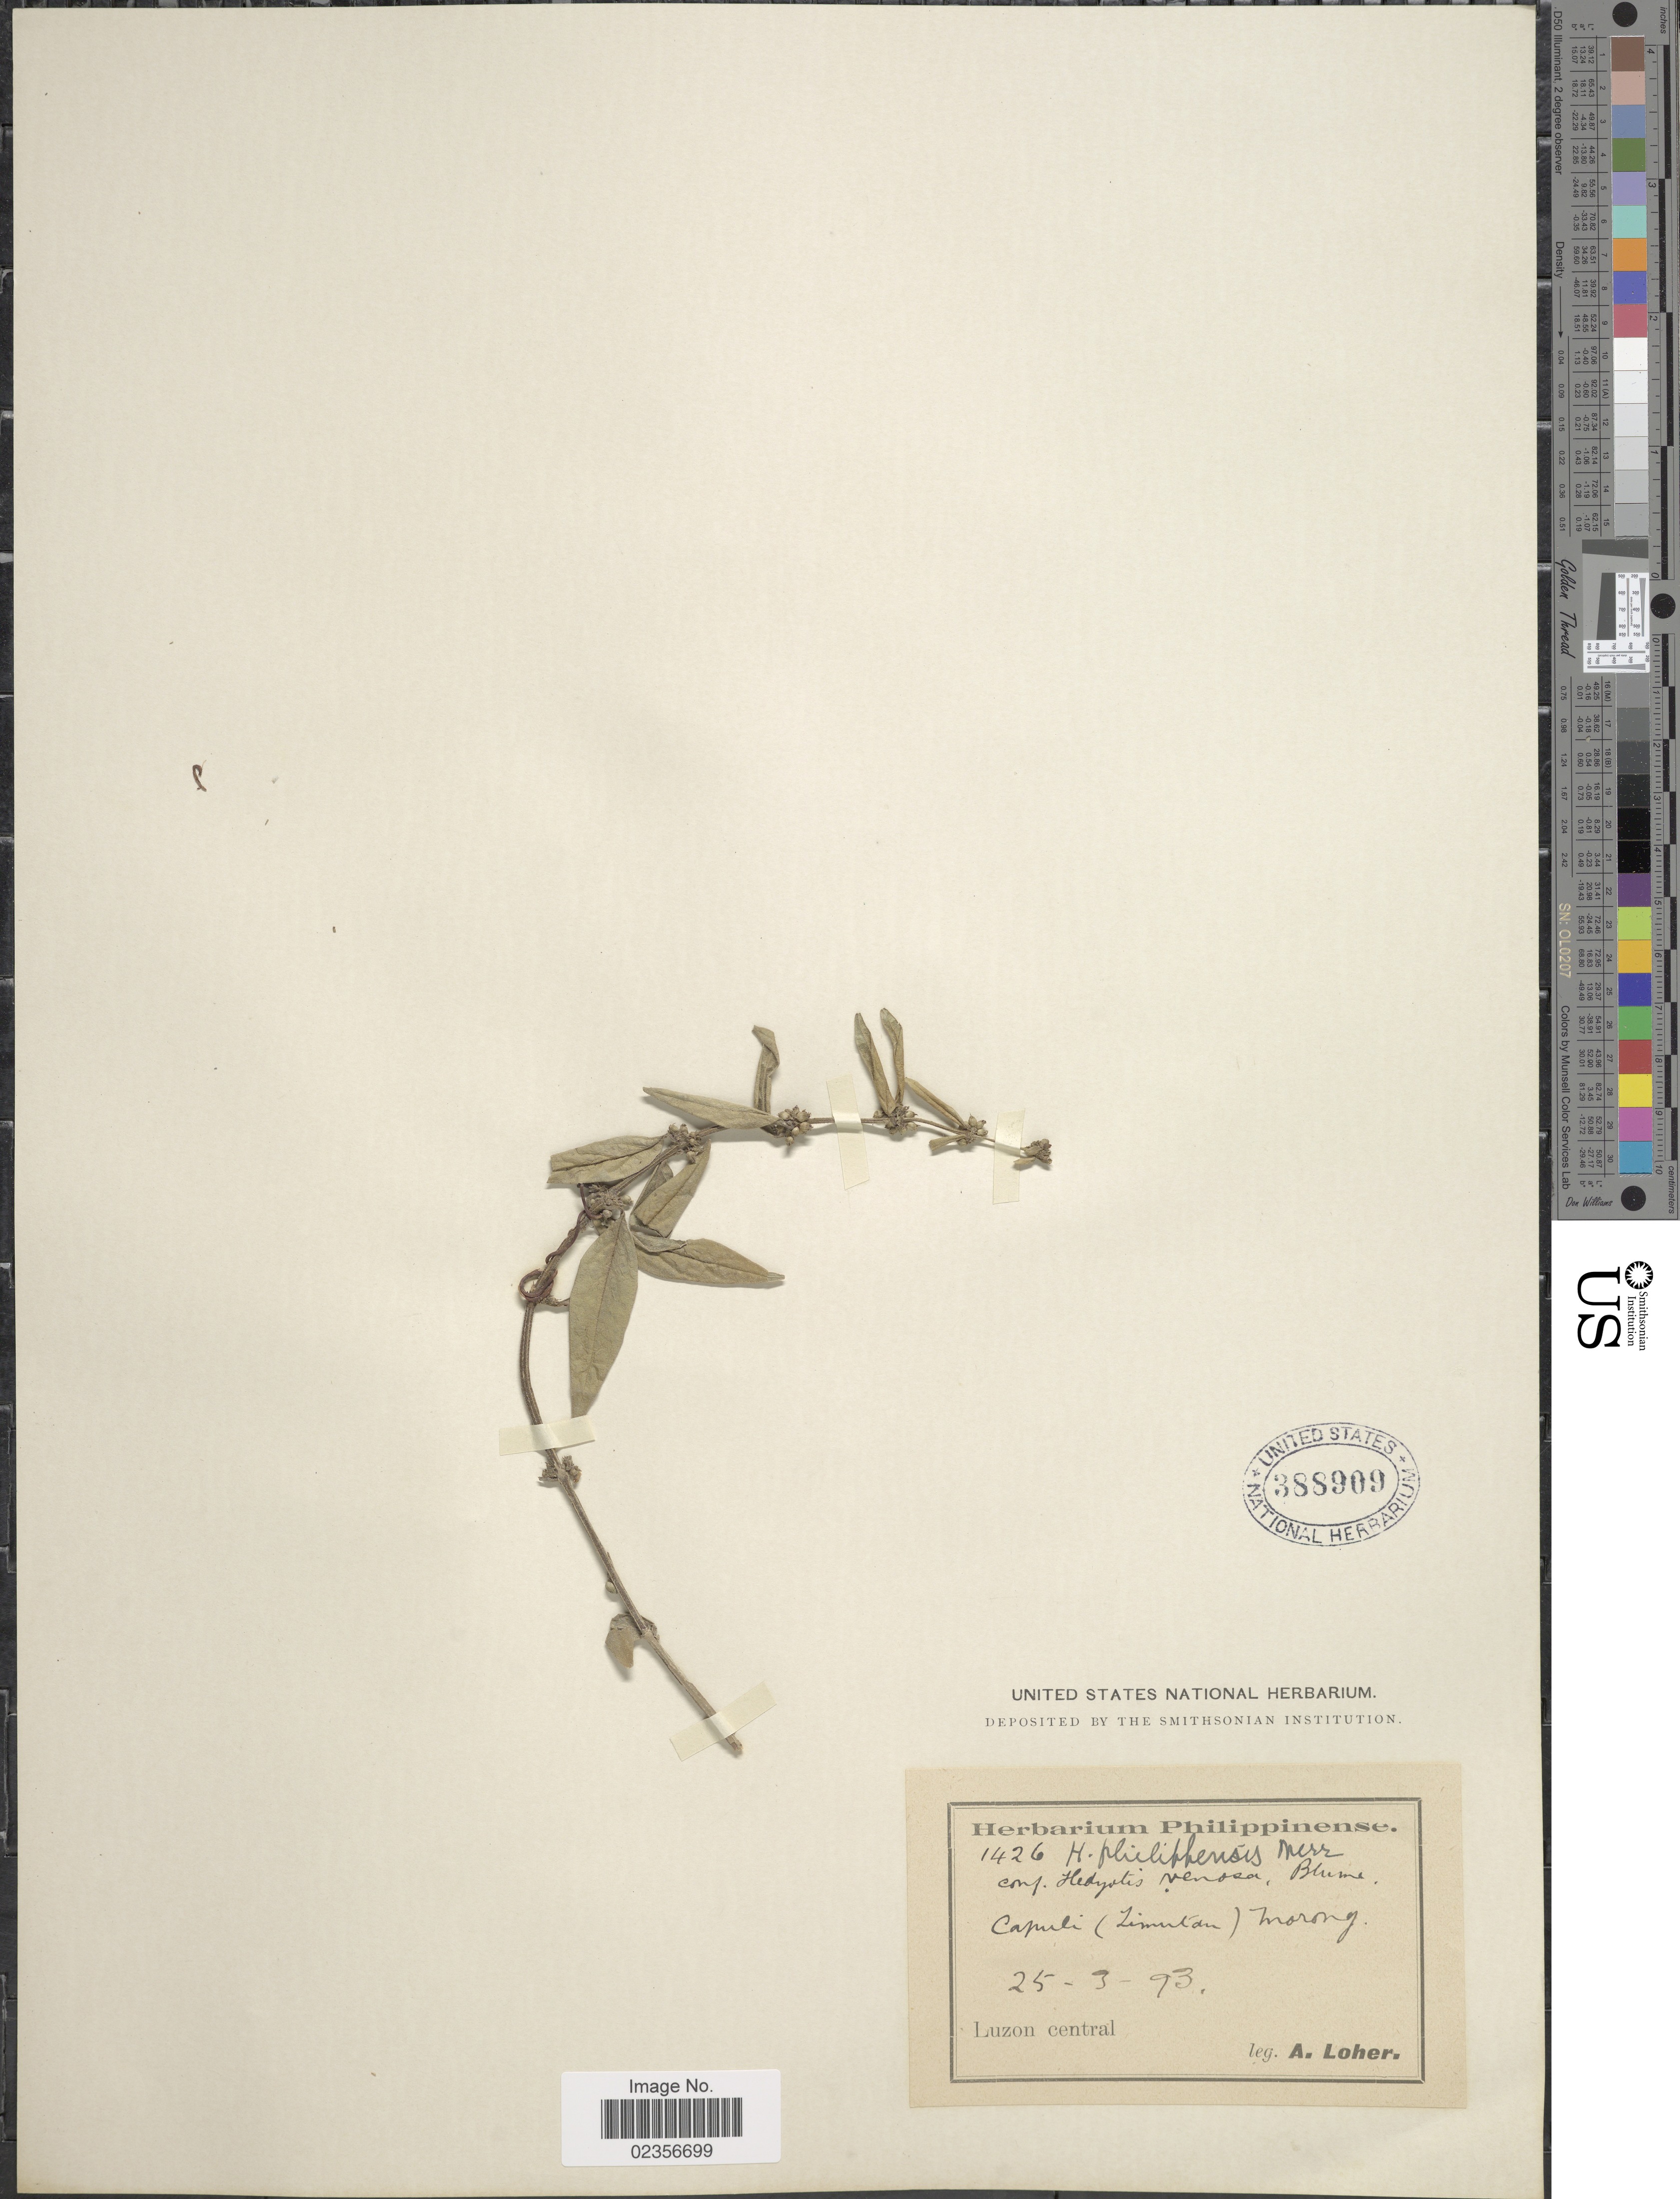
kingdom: Plantae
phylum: Tracheophyta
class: Magnoliopsida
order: Gentianales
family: Rubiaceae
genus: Hedyotis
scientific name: Hedyotis philippensis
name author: (Willd. ex Spreng.) Merr. ex C.B. Rob.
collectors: A. Loher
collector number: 1426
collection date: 1893-03-25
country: Philippines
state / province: Calabarzon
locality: Camili (Limutan) Morong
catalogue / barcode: US 388909